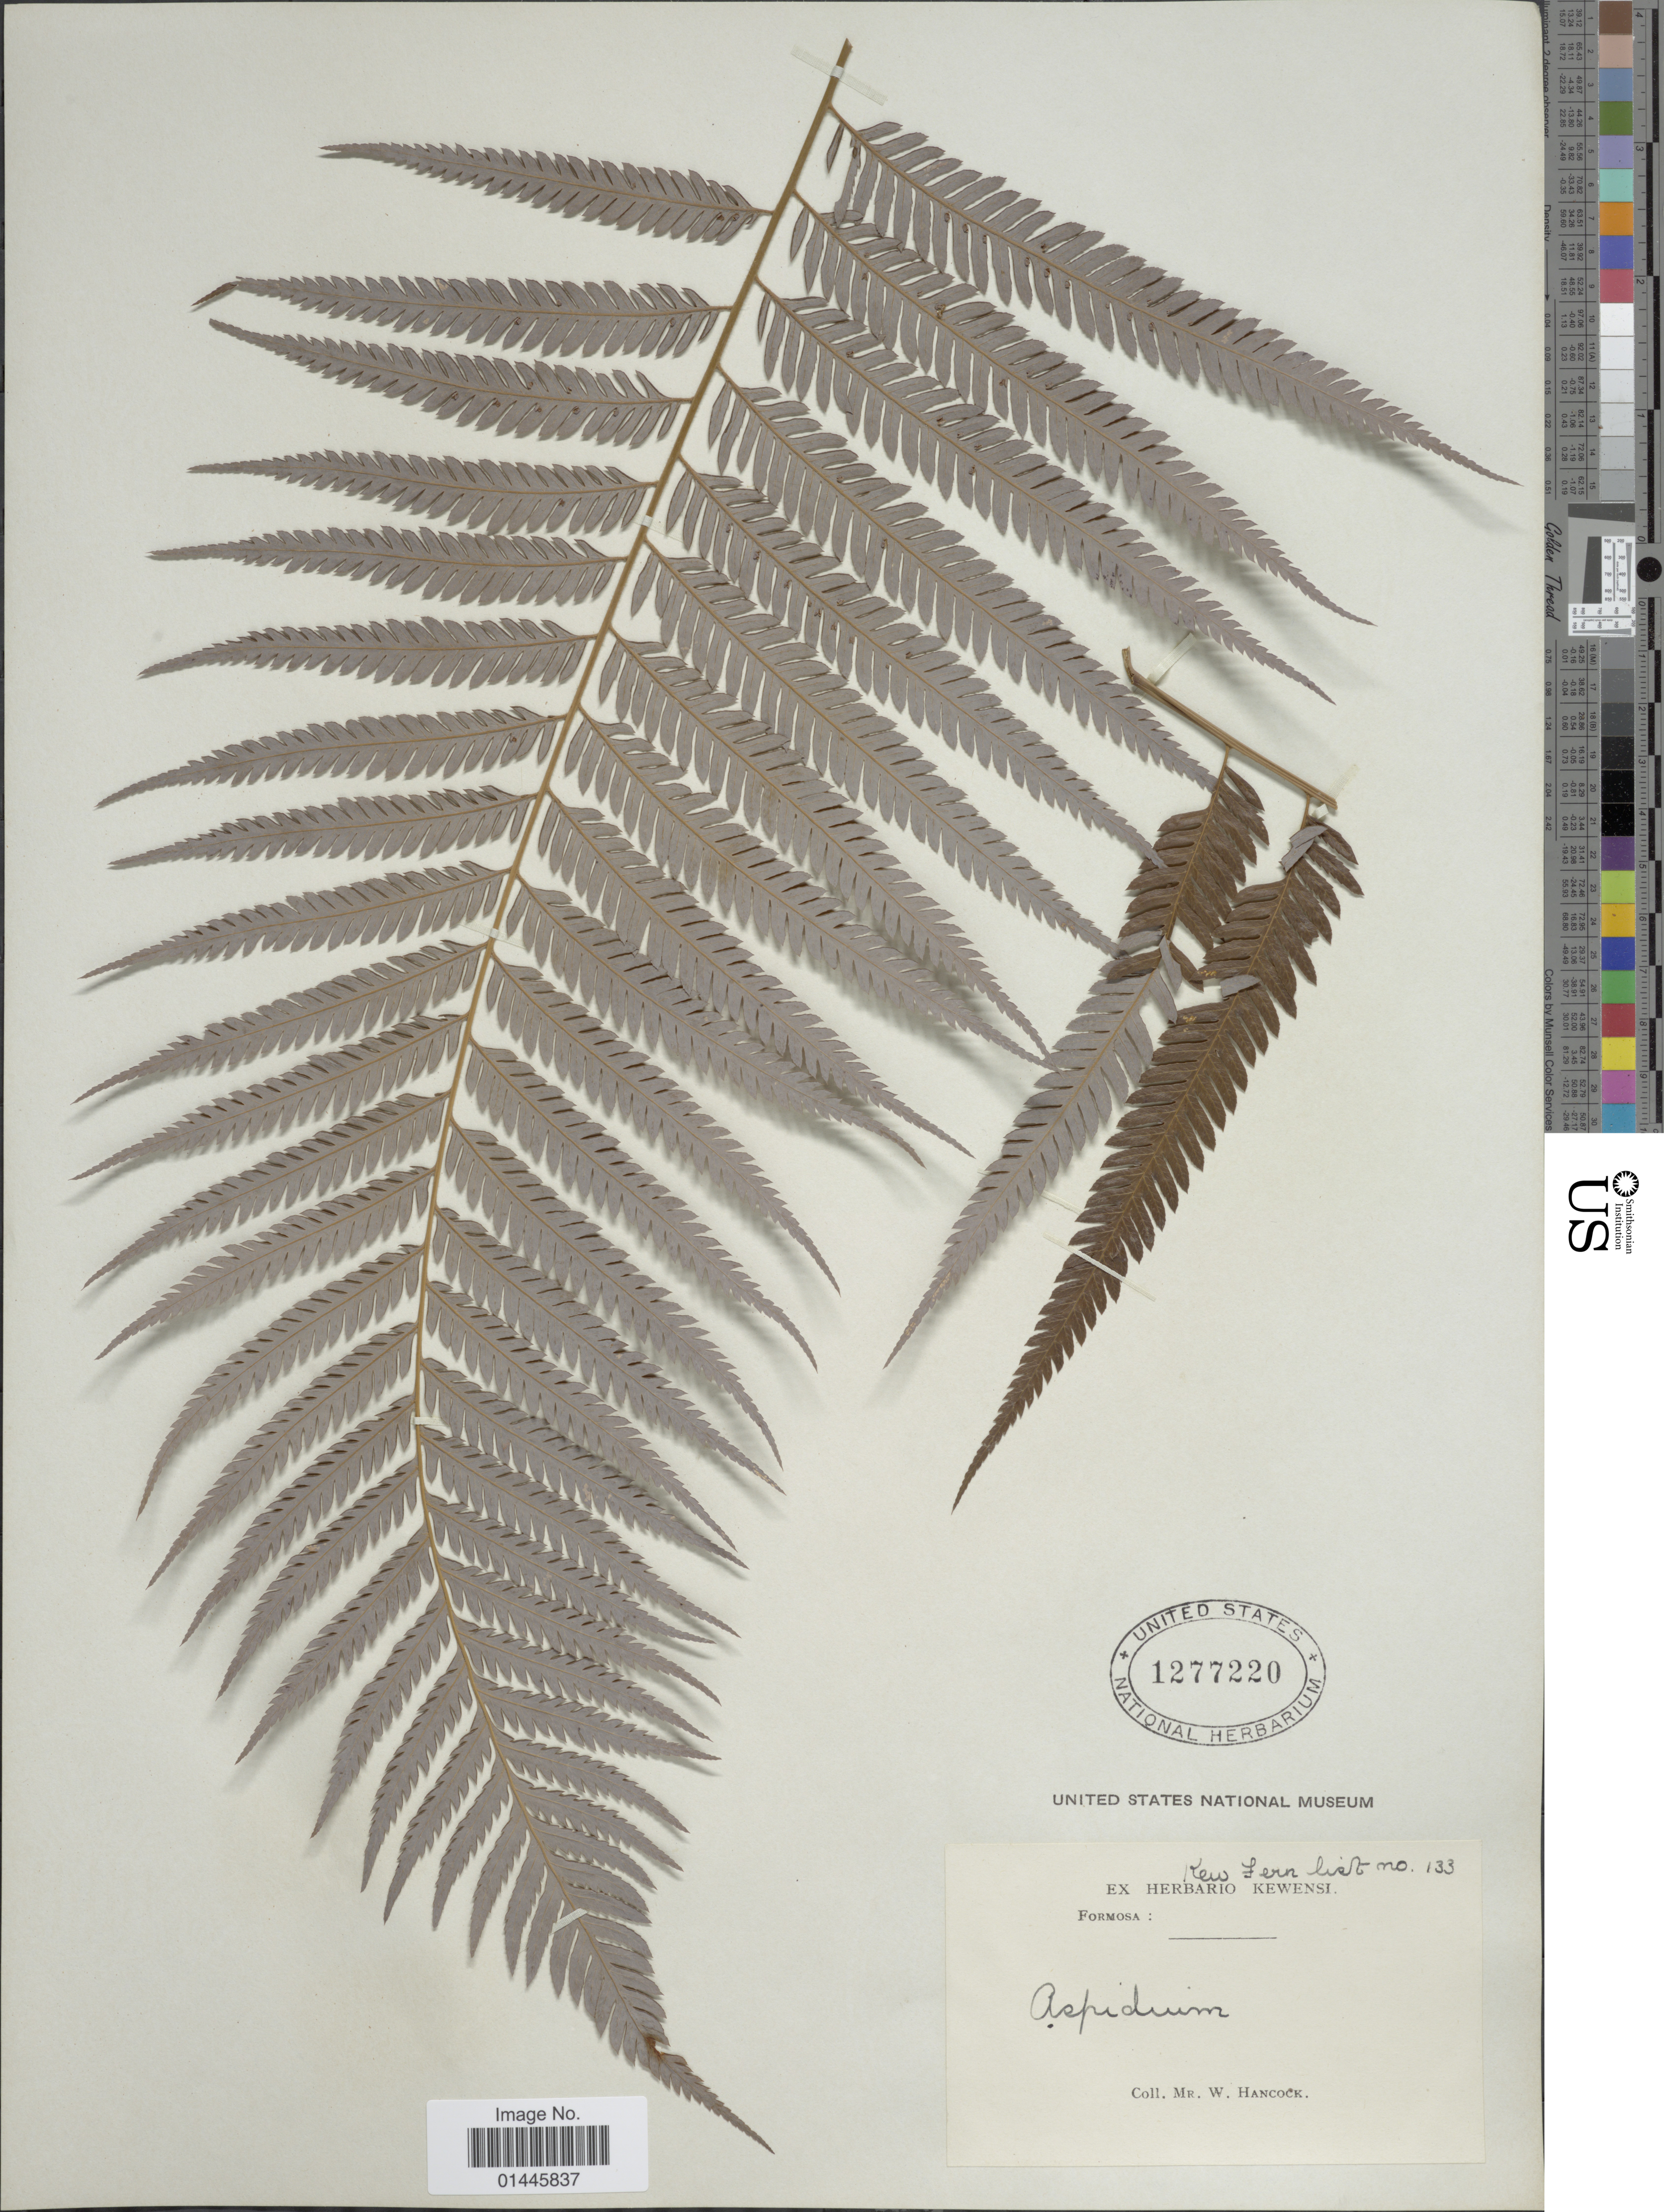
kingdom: Plantae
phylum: Tracheophyta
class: Polypodiopsida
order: Cyatheales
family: Cibotiaceae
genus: Cibotium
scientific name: Cibotium barometz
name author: (L.) J. Sm.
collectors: W. Hancock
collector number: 133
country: Taiwan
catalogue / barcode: US 1277220